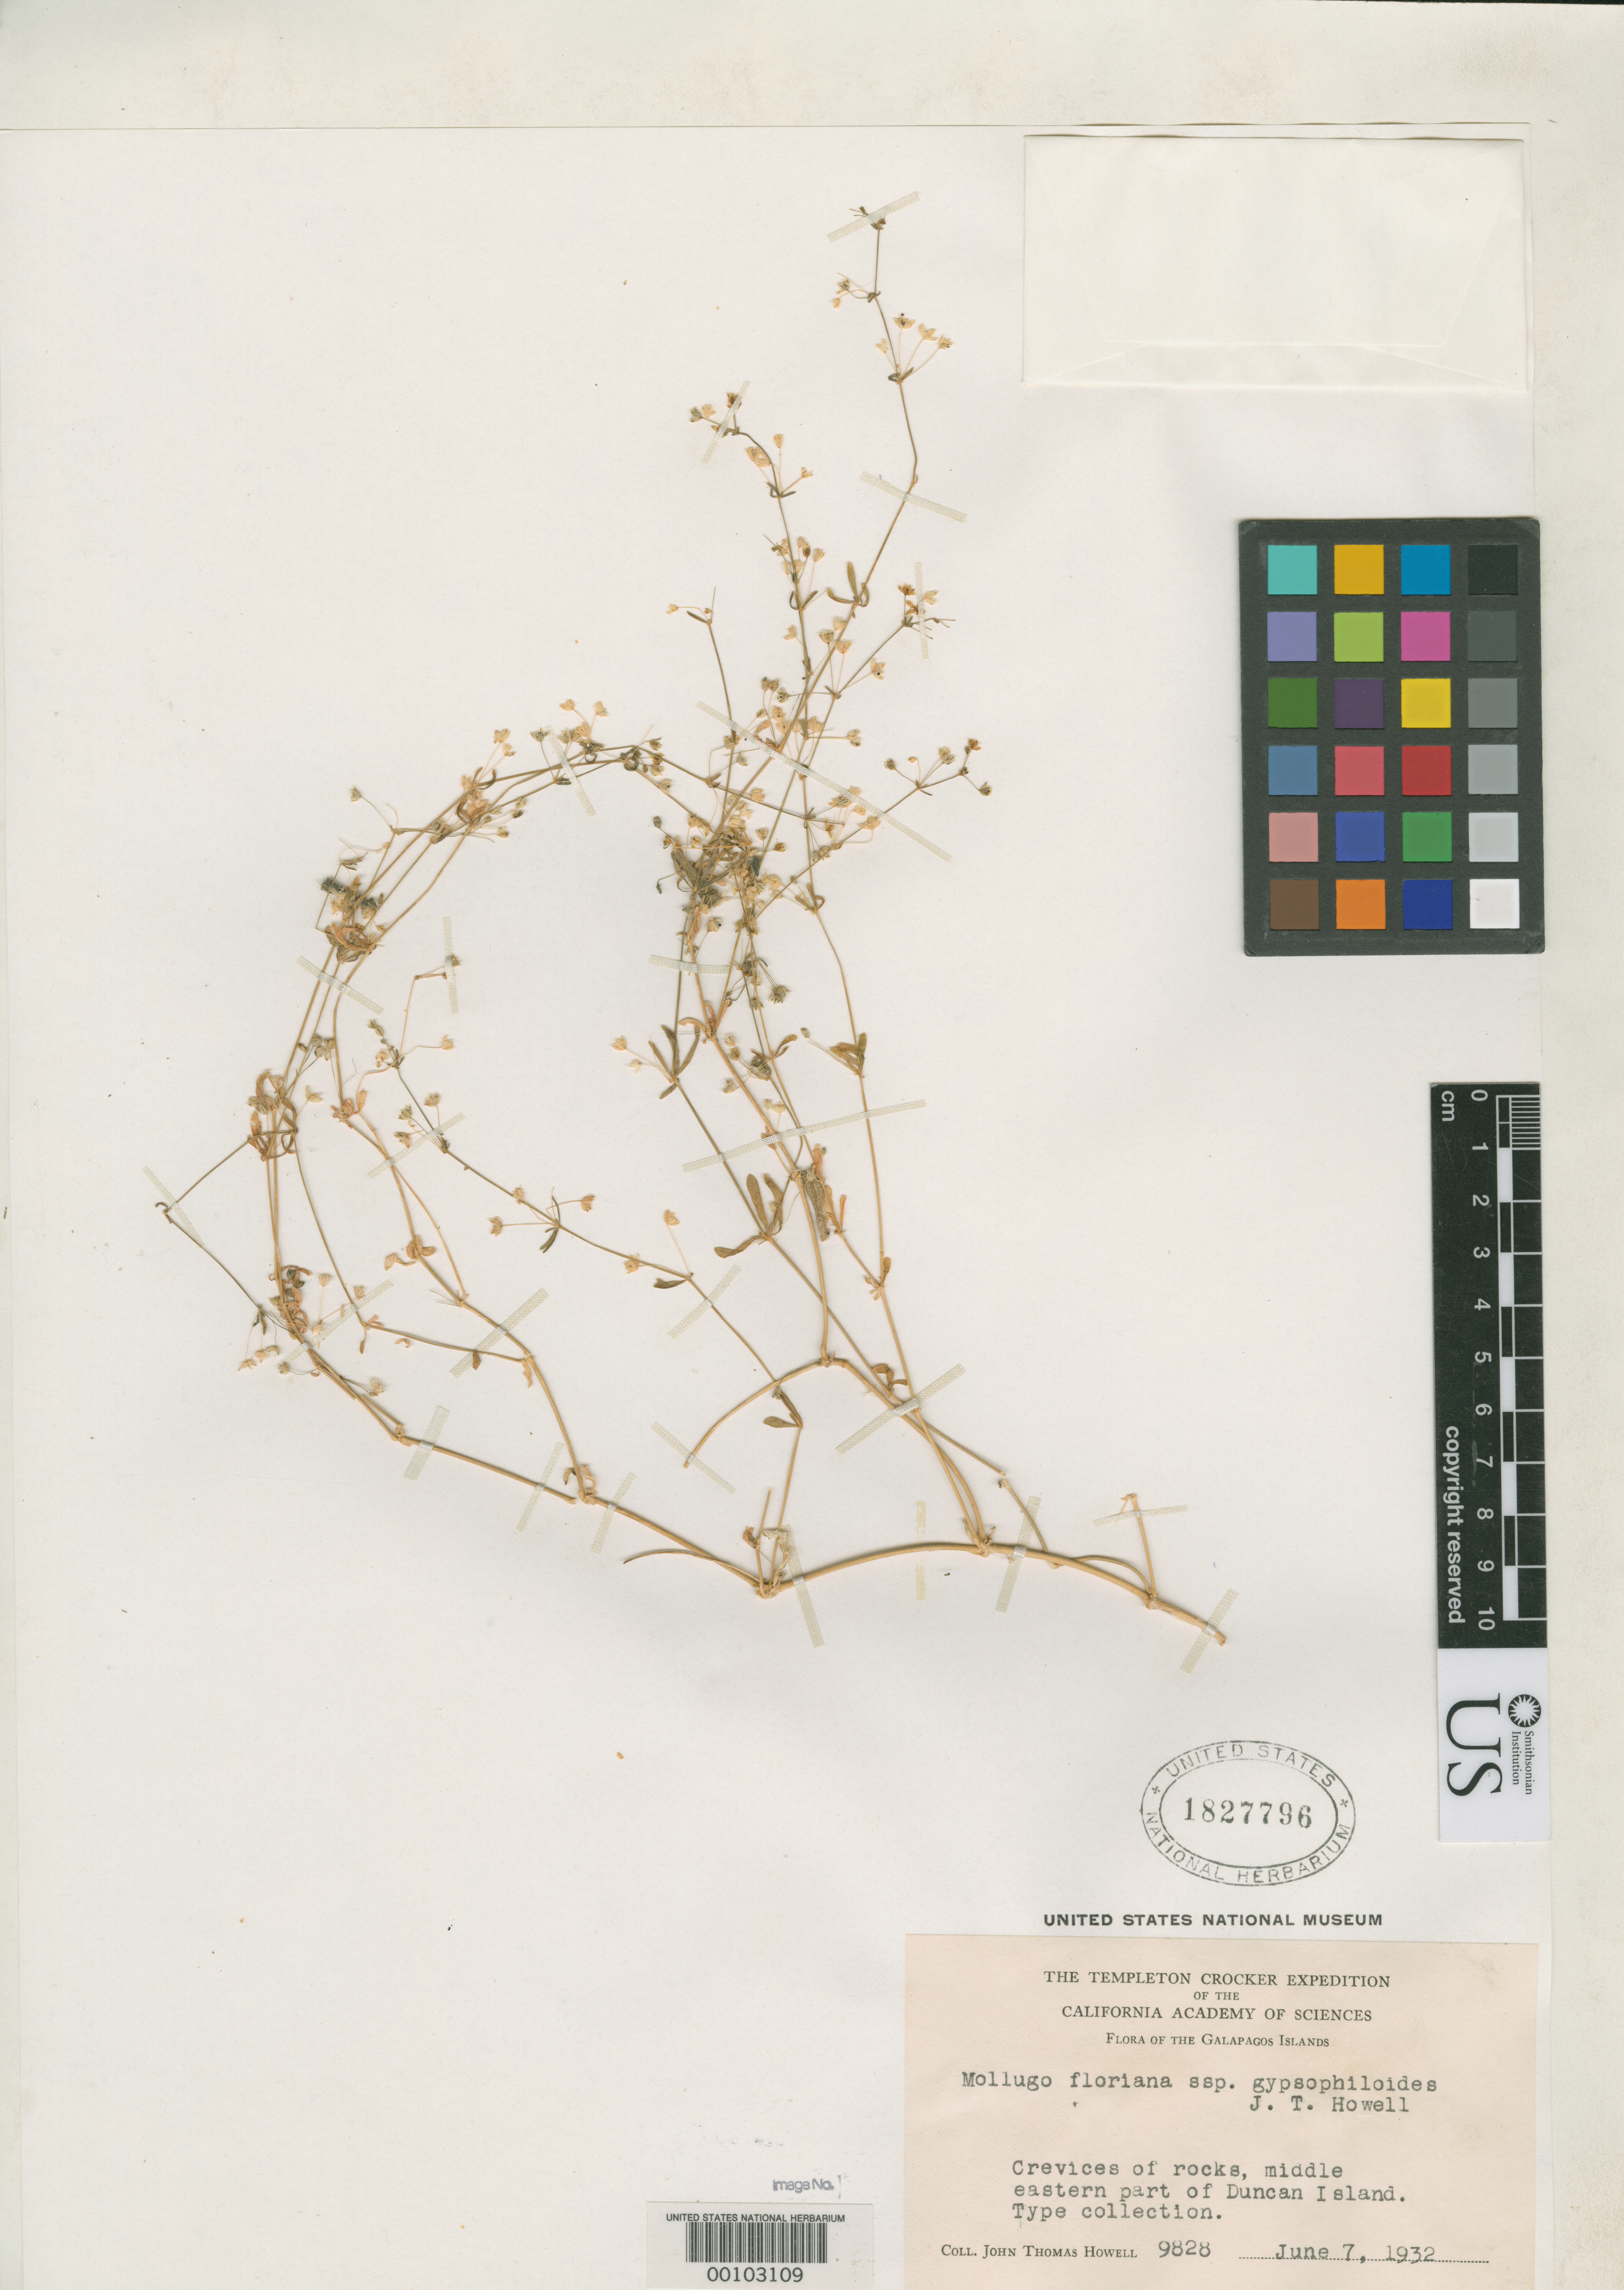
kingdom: Plantae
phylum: Tracheophyta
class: Magnoliopsida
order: Caryophyllales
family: Molluginaceae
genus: Mollugo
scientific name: Mollugo floriana subsp. gypsophiloides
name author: J.T. Howell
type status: Isotype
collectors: J. T. Howell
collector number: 9828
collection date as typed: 07 Jun 1932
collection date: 1932-06-07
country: Ecuador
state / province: Colón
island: Pinzón [Duncan]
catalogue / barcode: US 1827796